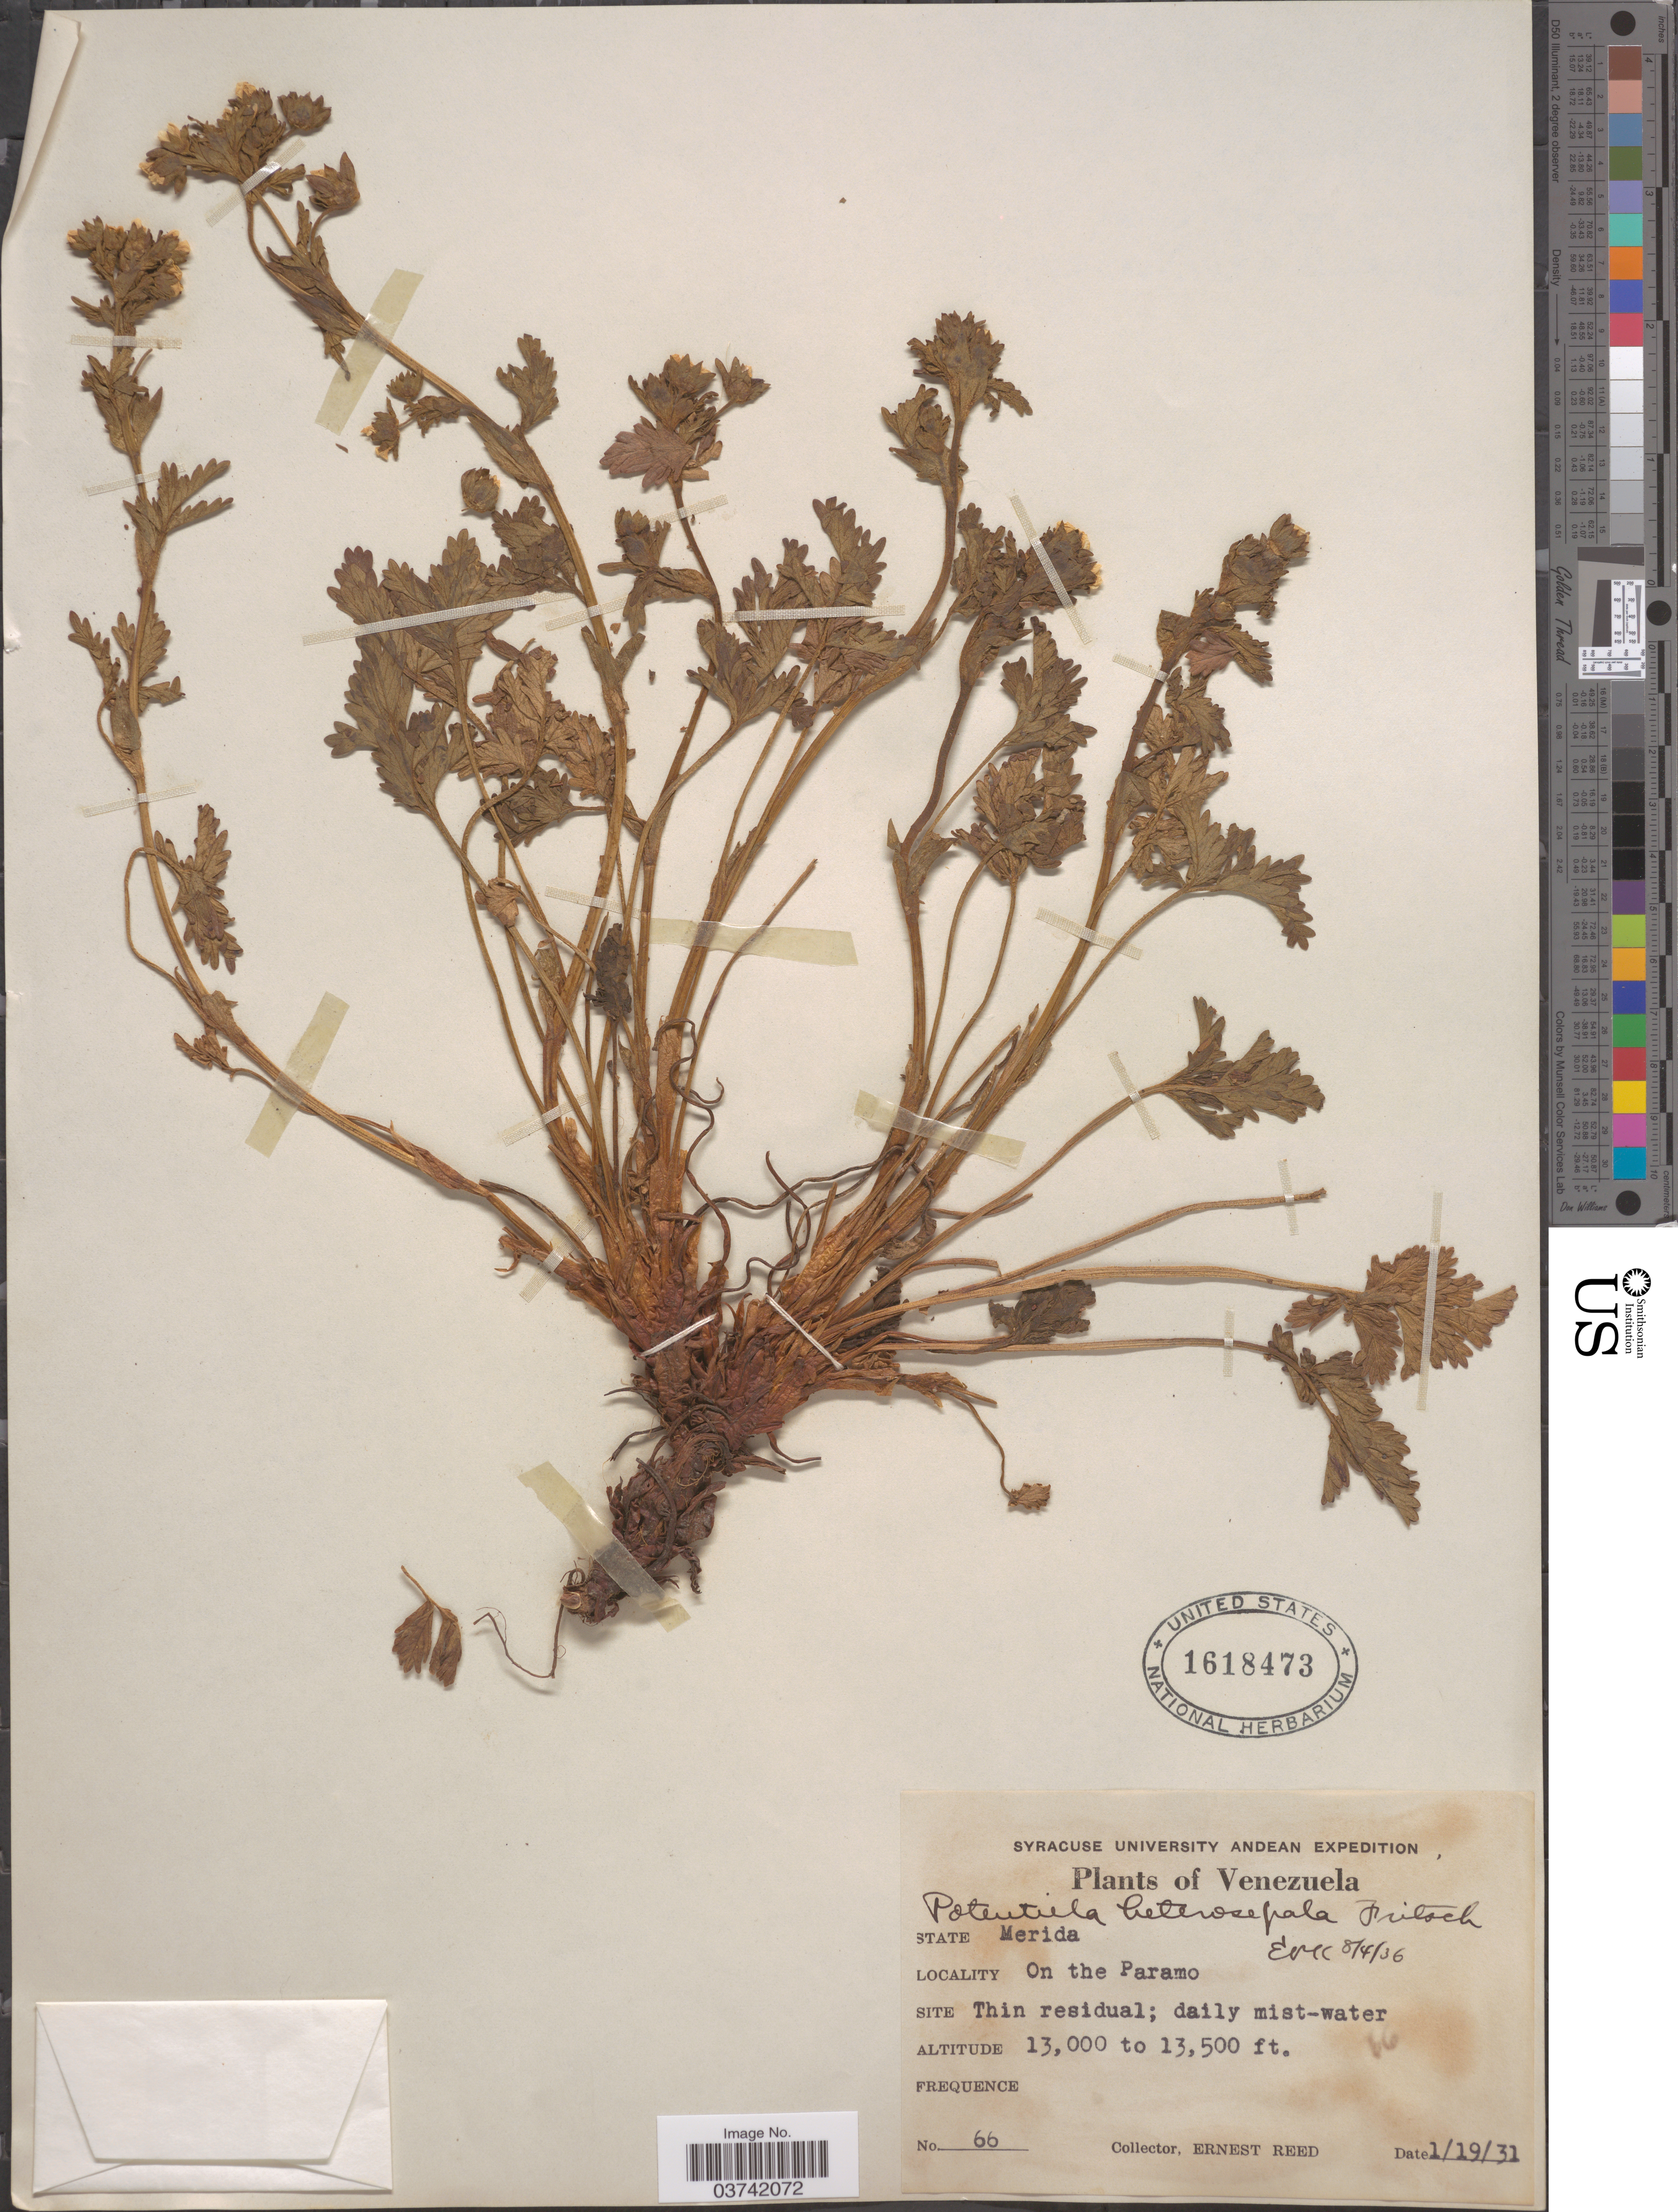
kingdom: Plantae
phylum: Tracheophyta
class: Magnoliopsida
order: Rosales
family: Rosaceae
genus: Potentilla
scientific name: Potentilla heterosepala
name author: Fritsch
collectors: E. Reed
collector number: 66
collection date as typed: Transcribed d/m/y: 19/1/31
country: Venezuela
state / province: Merida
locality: On the Paramo.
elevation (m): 3962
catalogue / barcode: US 1618473